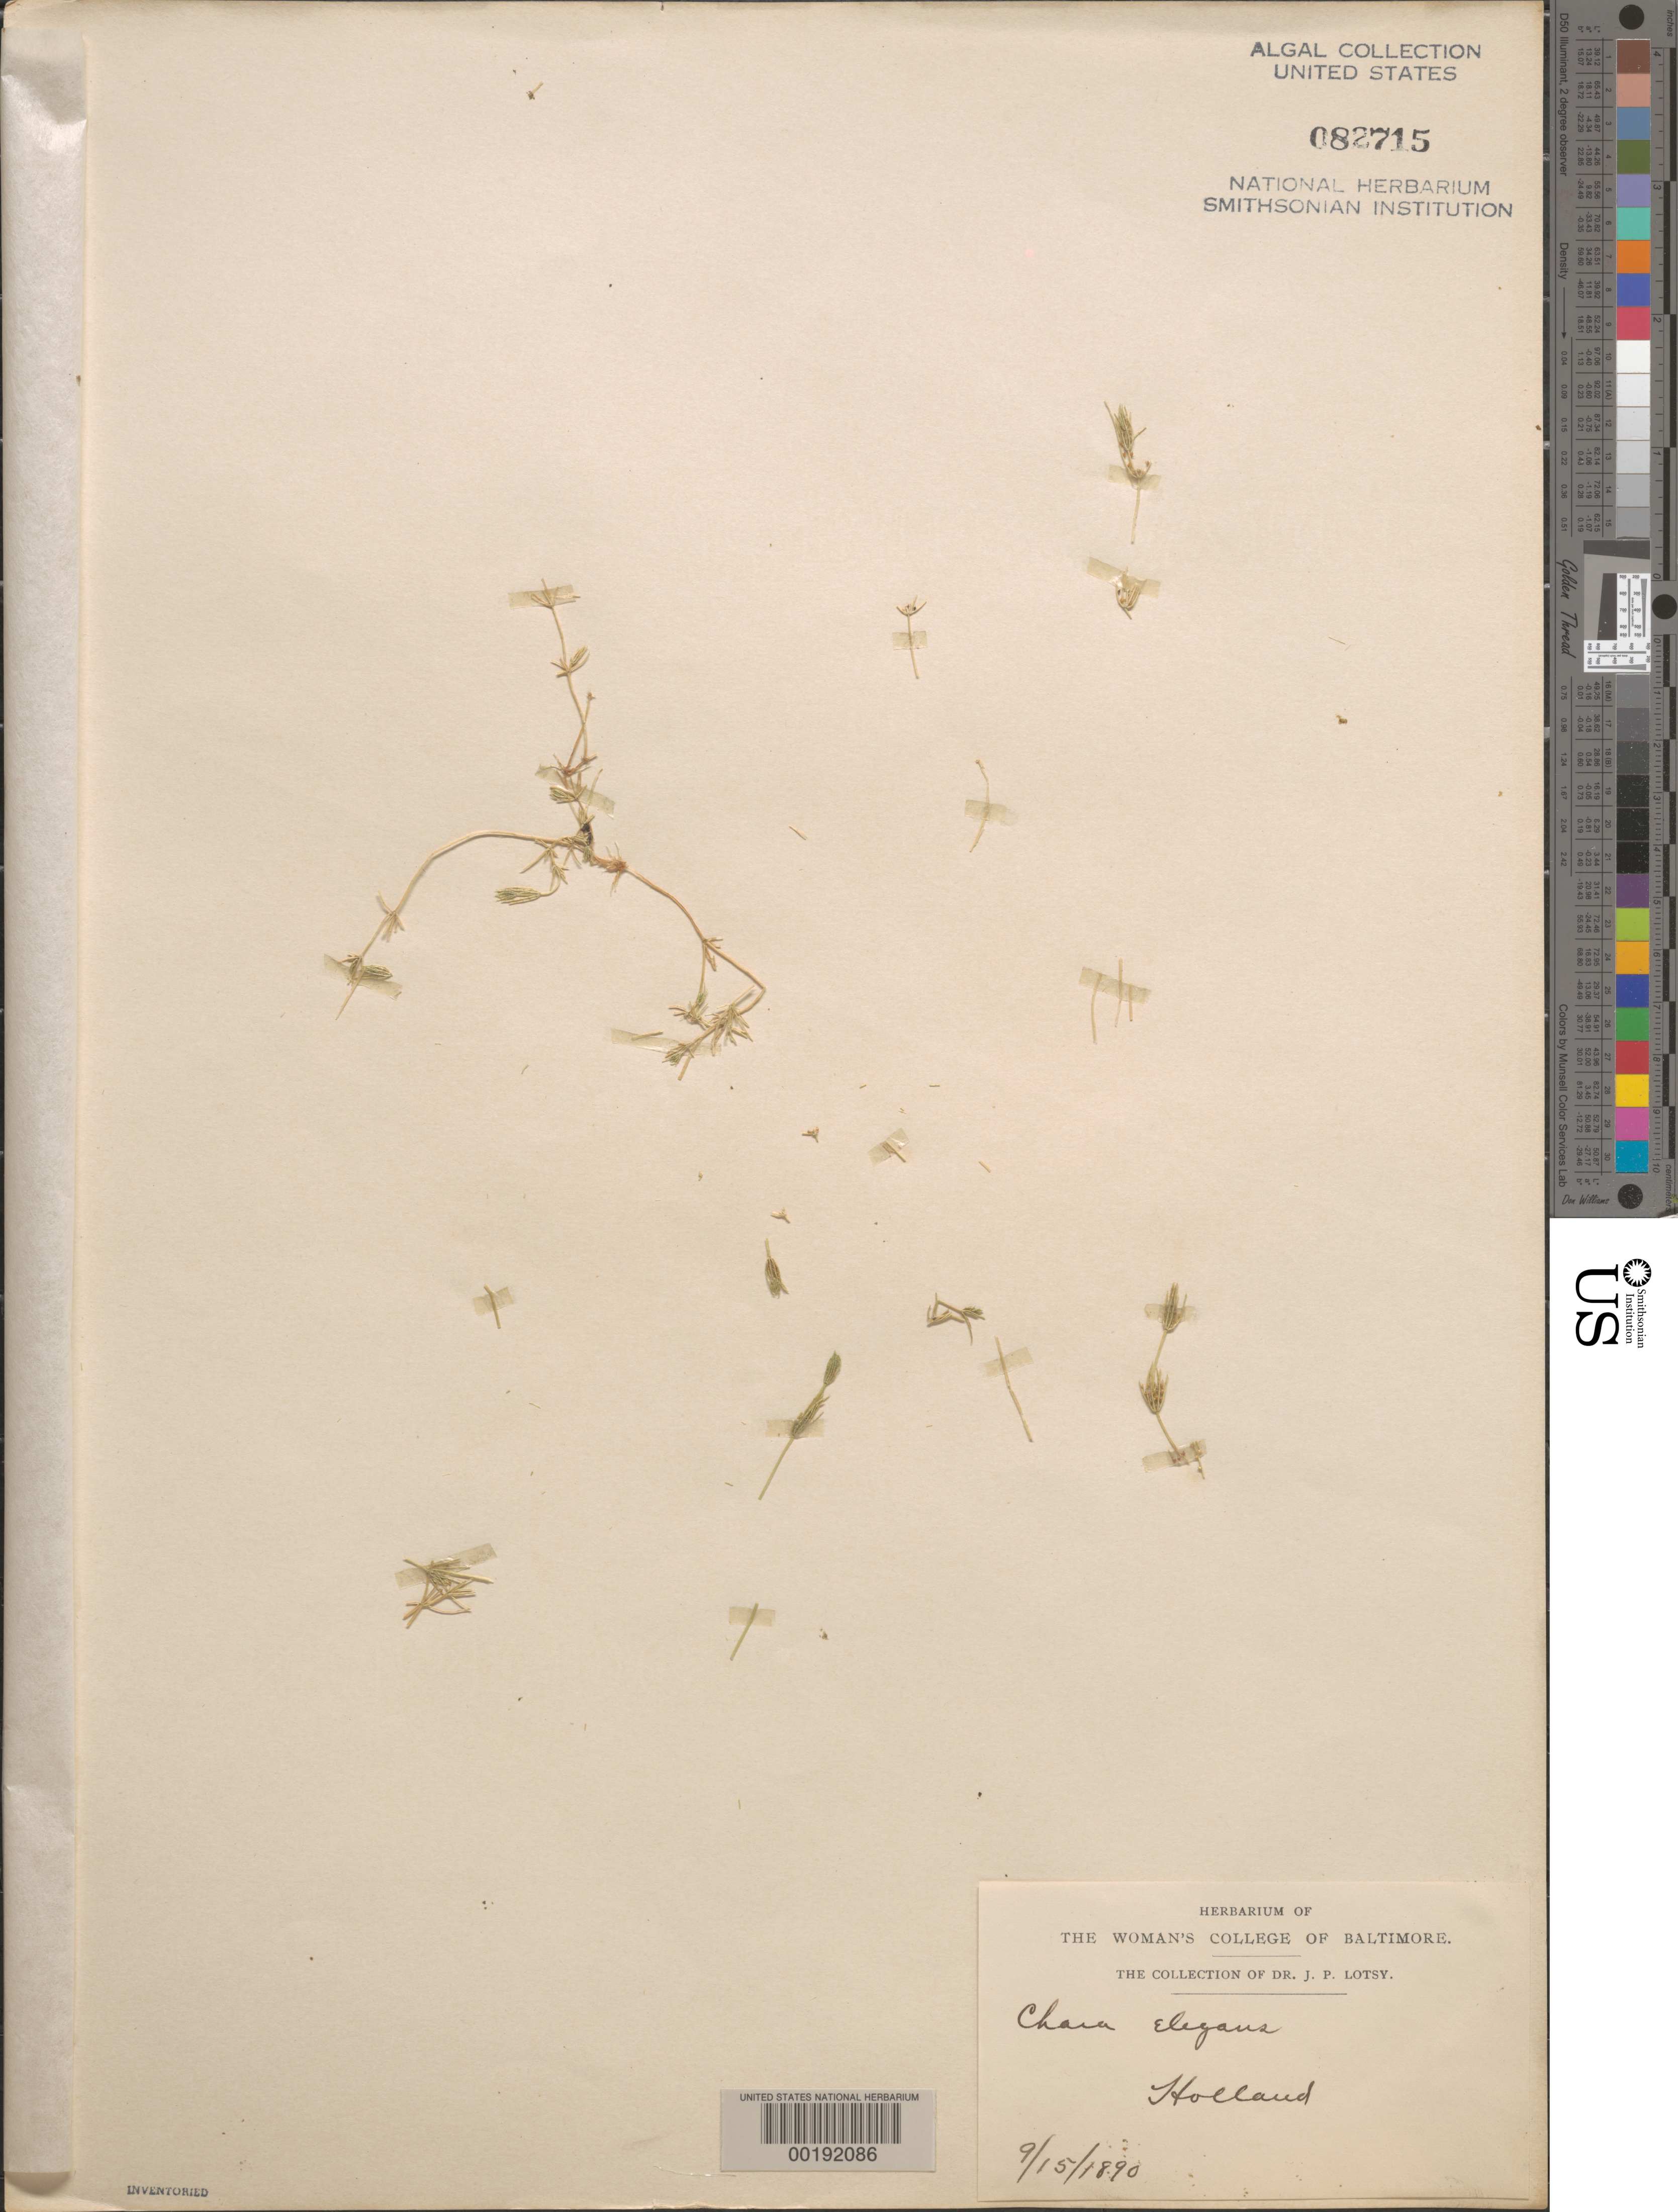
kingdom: Plantae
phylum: Charophyta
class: Charophyceae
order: Charales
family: Characeae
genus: Chara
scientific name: Chara zeylanica var. elegans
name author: (A. Braun ex Allen) van Raam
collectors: J. Lotsy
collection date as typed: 15 Sep 1890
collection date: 1890-09-15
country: Netherlands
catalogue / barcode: US 82715